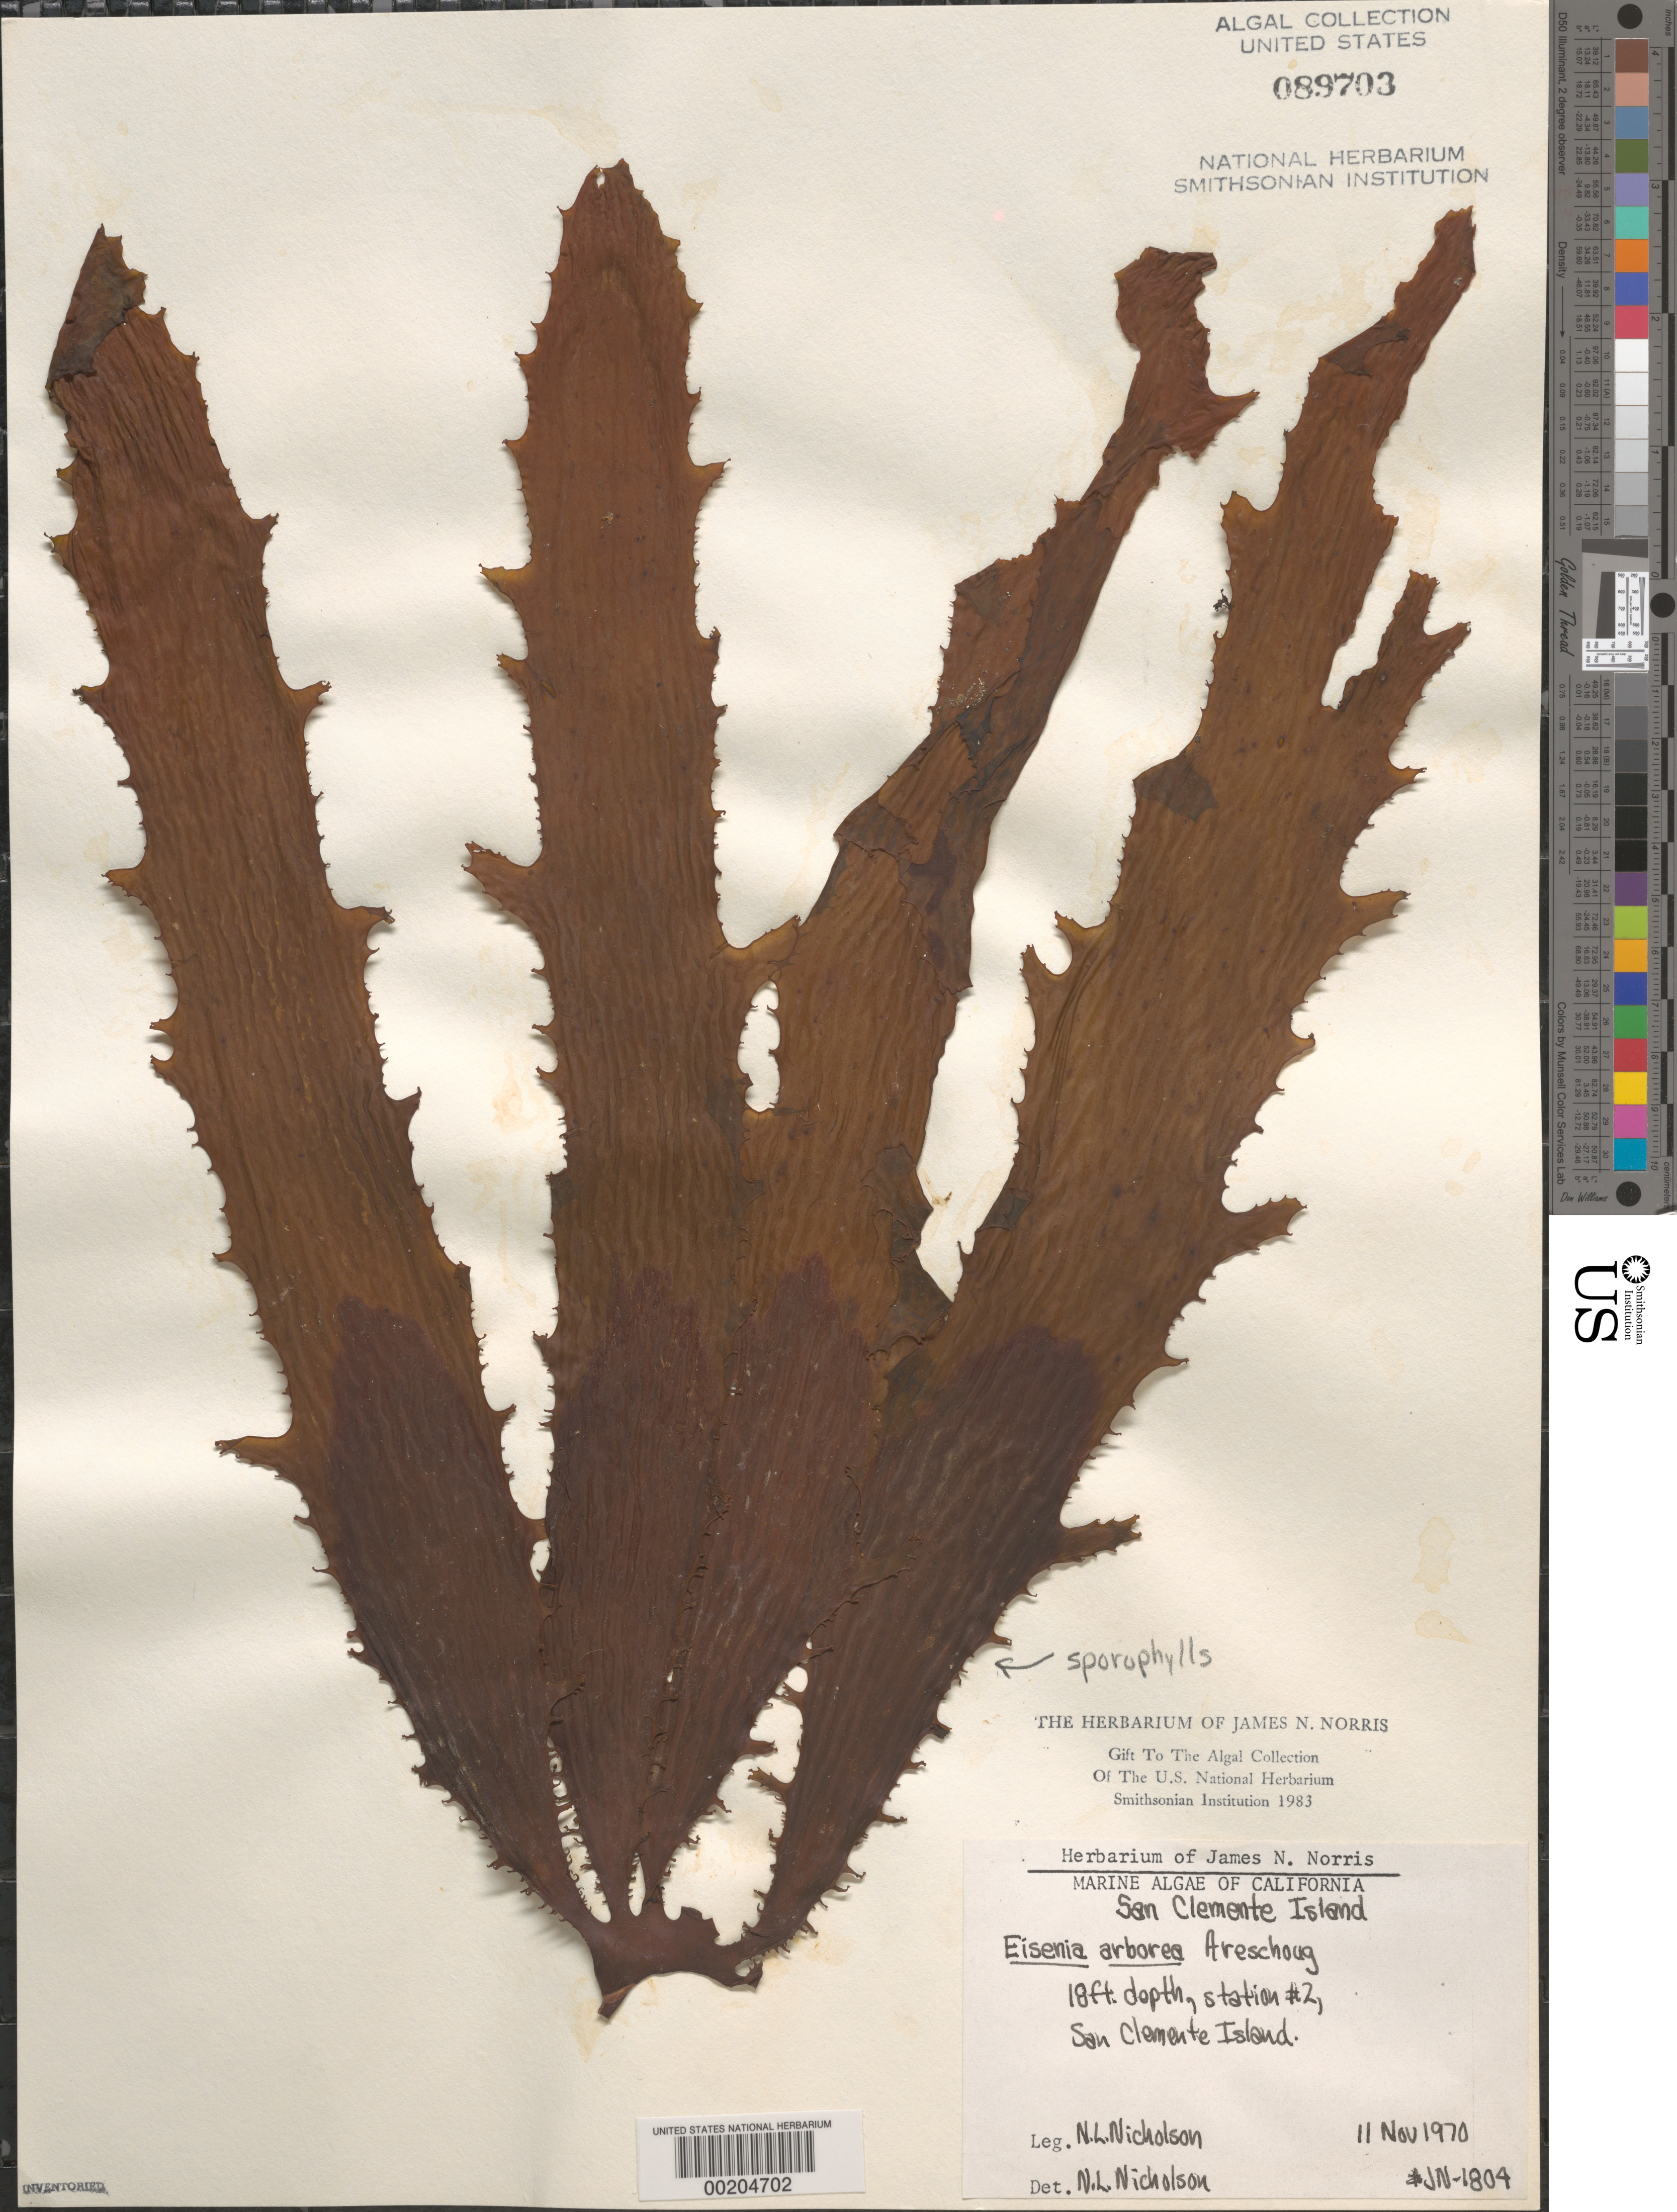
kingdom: Chromista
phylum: Ochrophyta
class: Phaeophyceae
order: Laminariales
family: Lessoniaceae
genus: Eisenia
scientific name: Eisenia arborea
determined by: Nicholson, Nancy L.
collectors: N. Nicholson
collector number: Jn-1804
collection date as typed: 11 Nov 1970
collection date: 1970-11-11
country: United States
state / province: California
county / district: Los Angeles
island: San Clemente Island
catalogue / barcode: US 89703